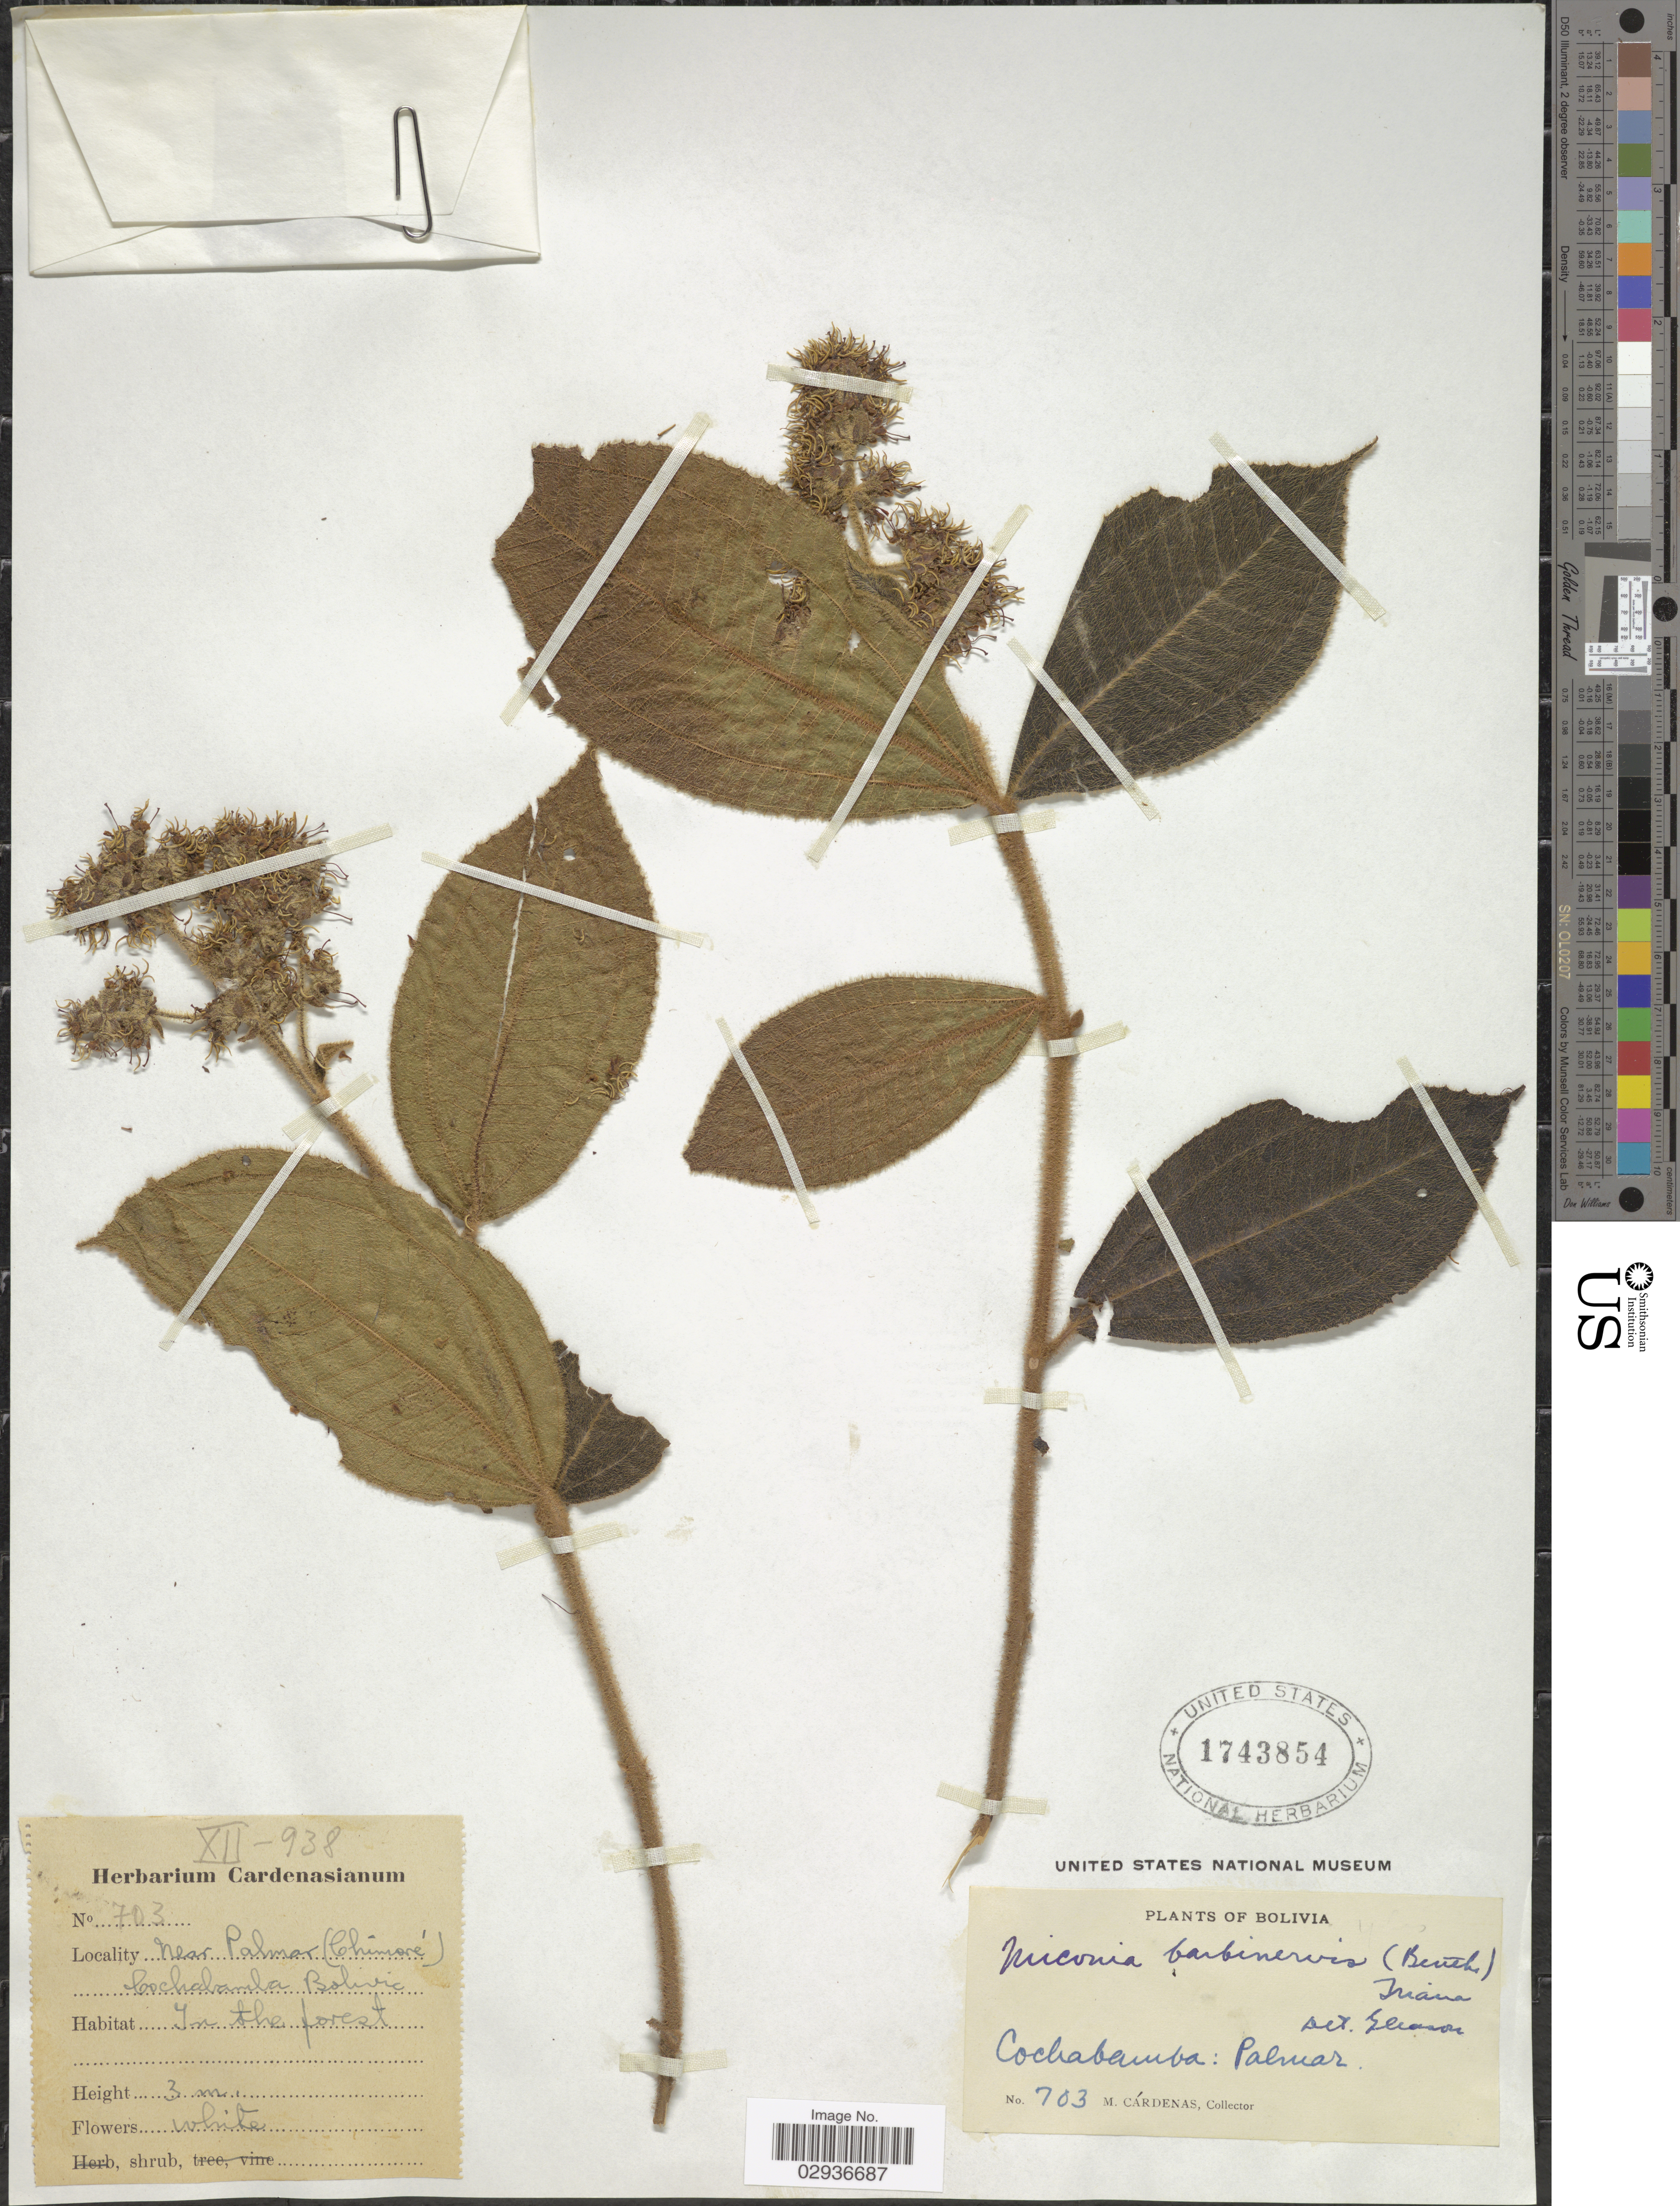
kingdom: Plantae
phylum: Tracheophyta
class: Magnoliopsida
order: Myrtales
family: Melastomataceae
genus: Miconia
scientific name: Miconia barbinervis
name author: (Benth.) Triana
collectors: M. Cárdenas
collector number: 703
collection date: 1938-12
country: Bolivia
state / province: Cochabamba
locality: Near Palmar (Chimoré). Palmar.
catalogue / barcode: US 1743854